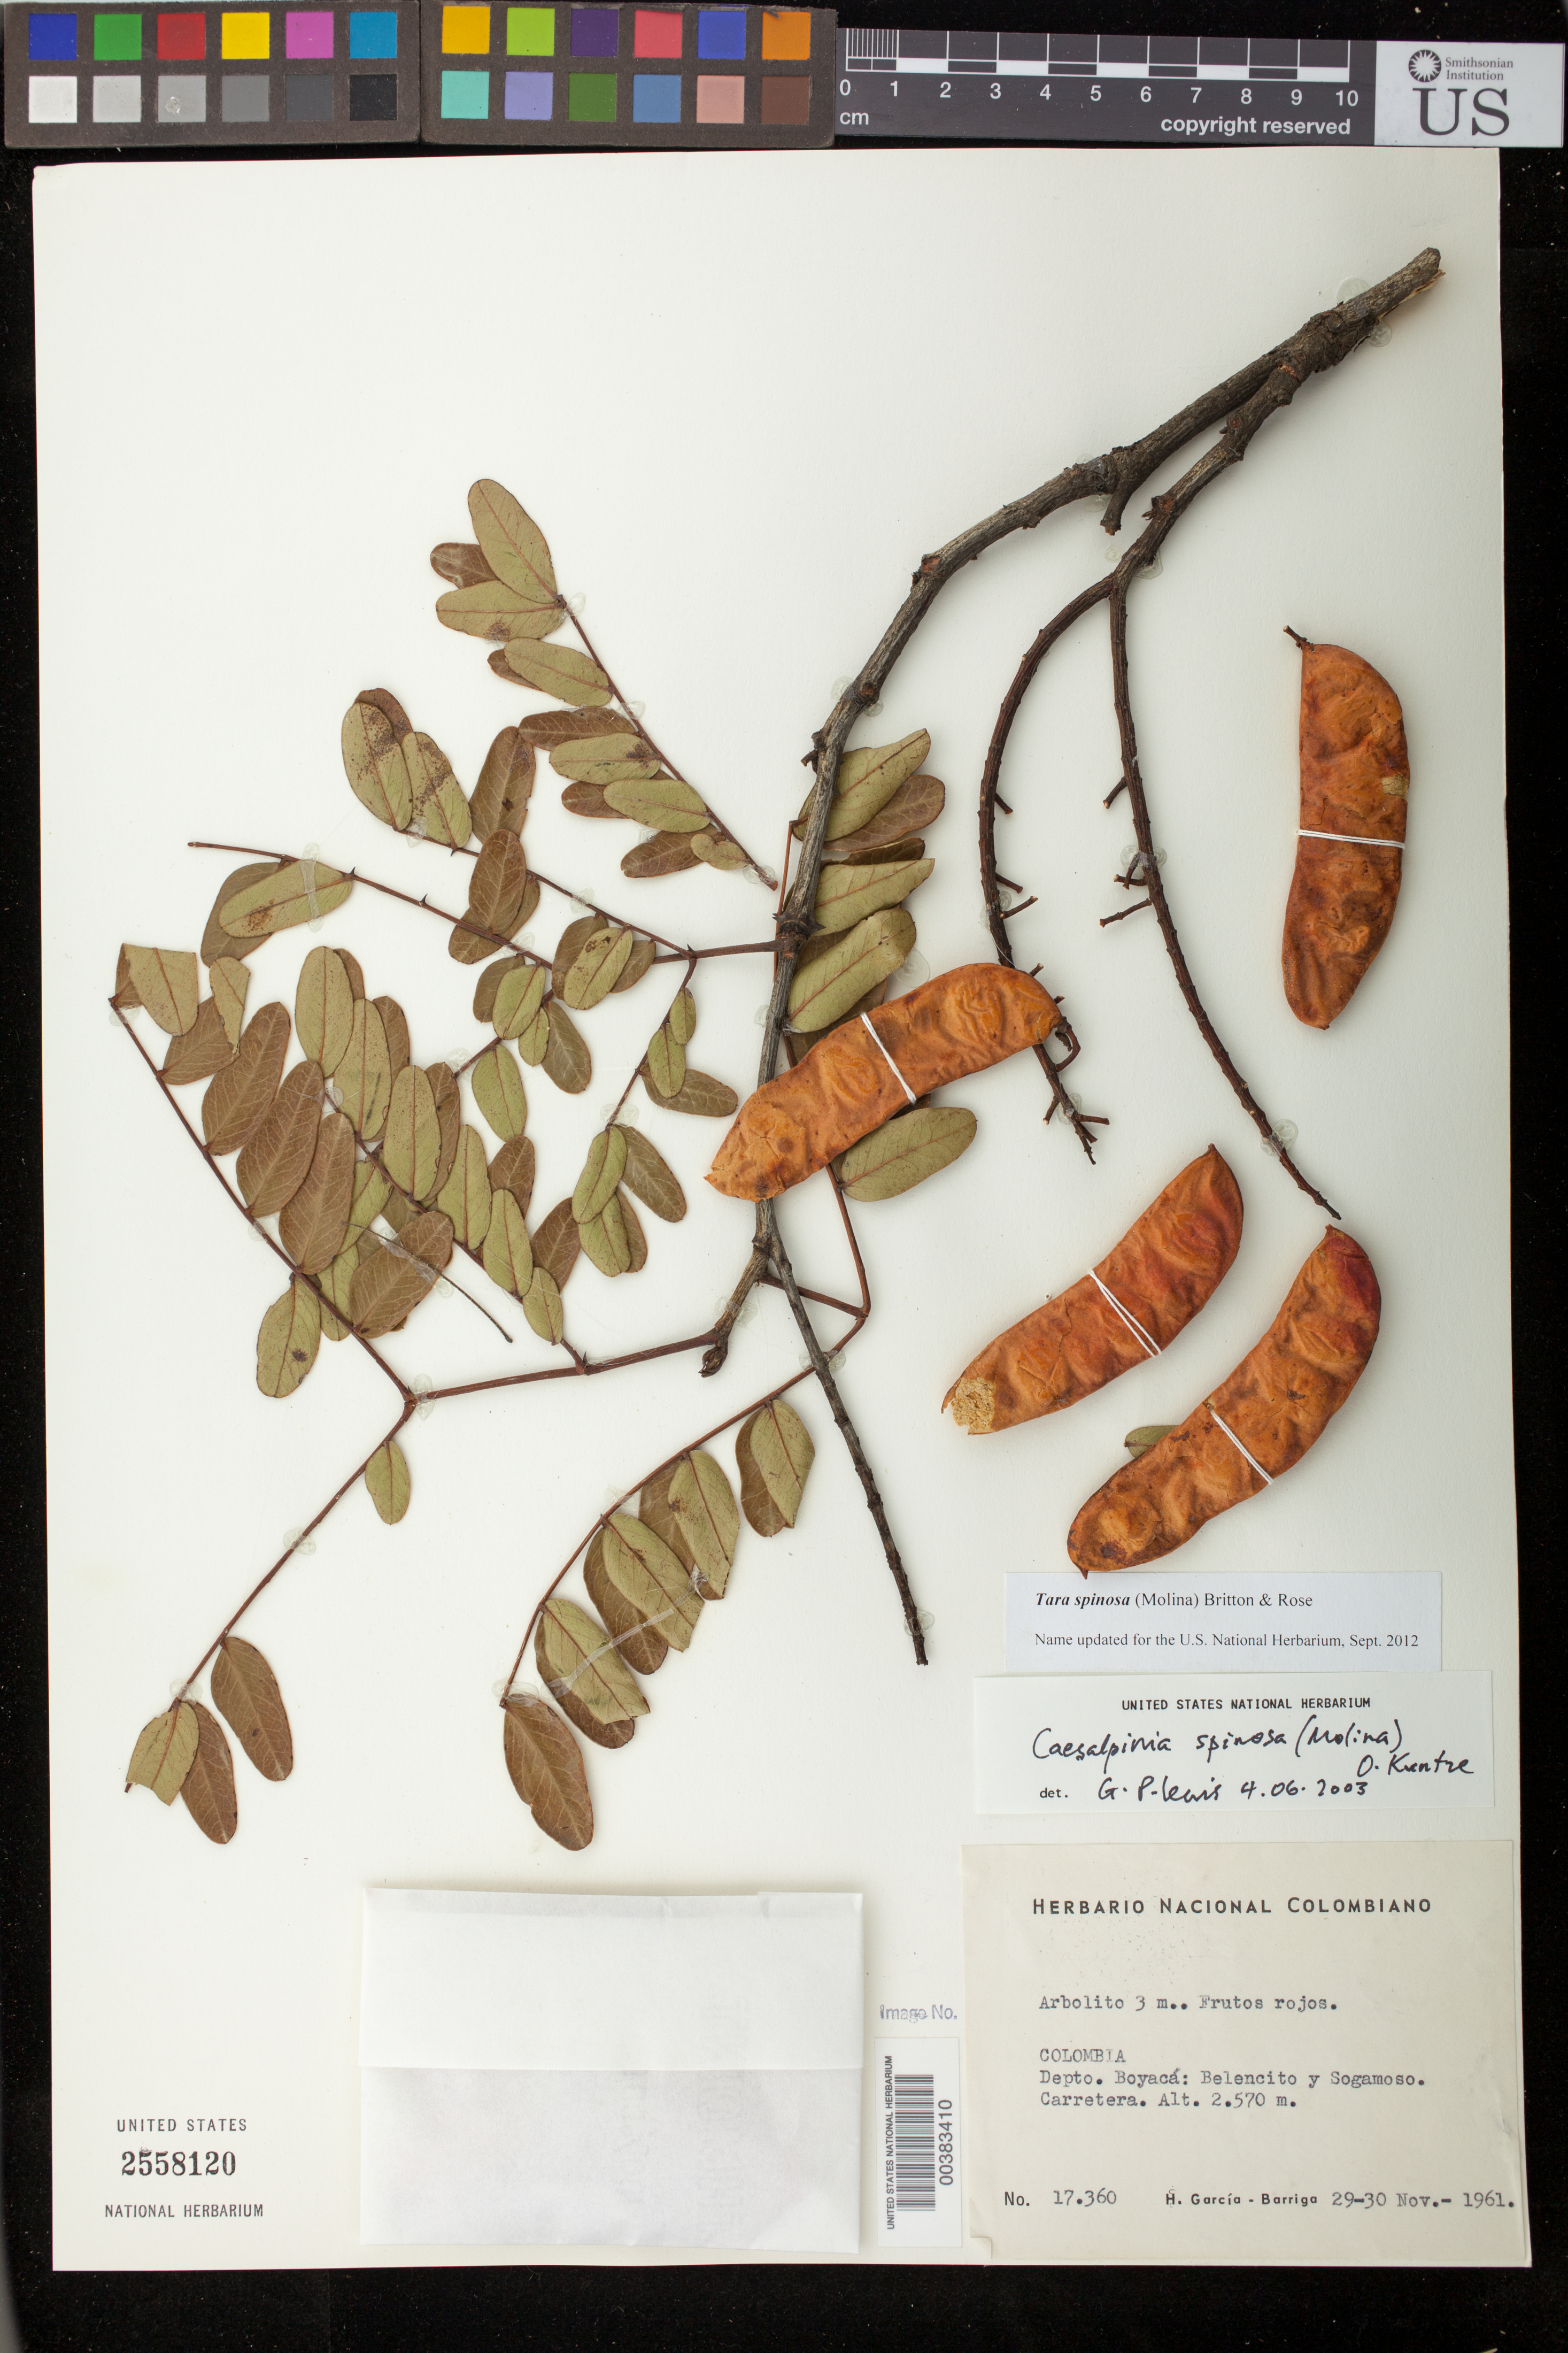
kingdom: Plantae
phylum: Tracheophyta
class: Magnoliopsida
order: Fabales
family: Fabaceae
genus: Tara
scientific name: Tara spinosa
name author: (Molina) Britton & Rose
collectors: H. García Barriga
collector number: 17360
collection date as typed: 29 Nov 1961 and 30 Nov 1961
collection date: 1961-11-29,1961-11-30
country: Colombia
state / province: Boyacá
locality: Belencito y Sogamoso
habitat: Carretera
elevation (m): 2570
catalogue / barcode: US 2558120